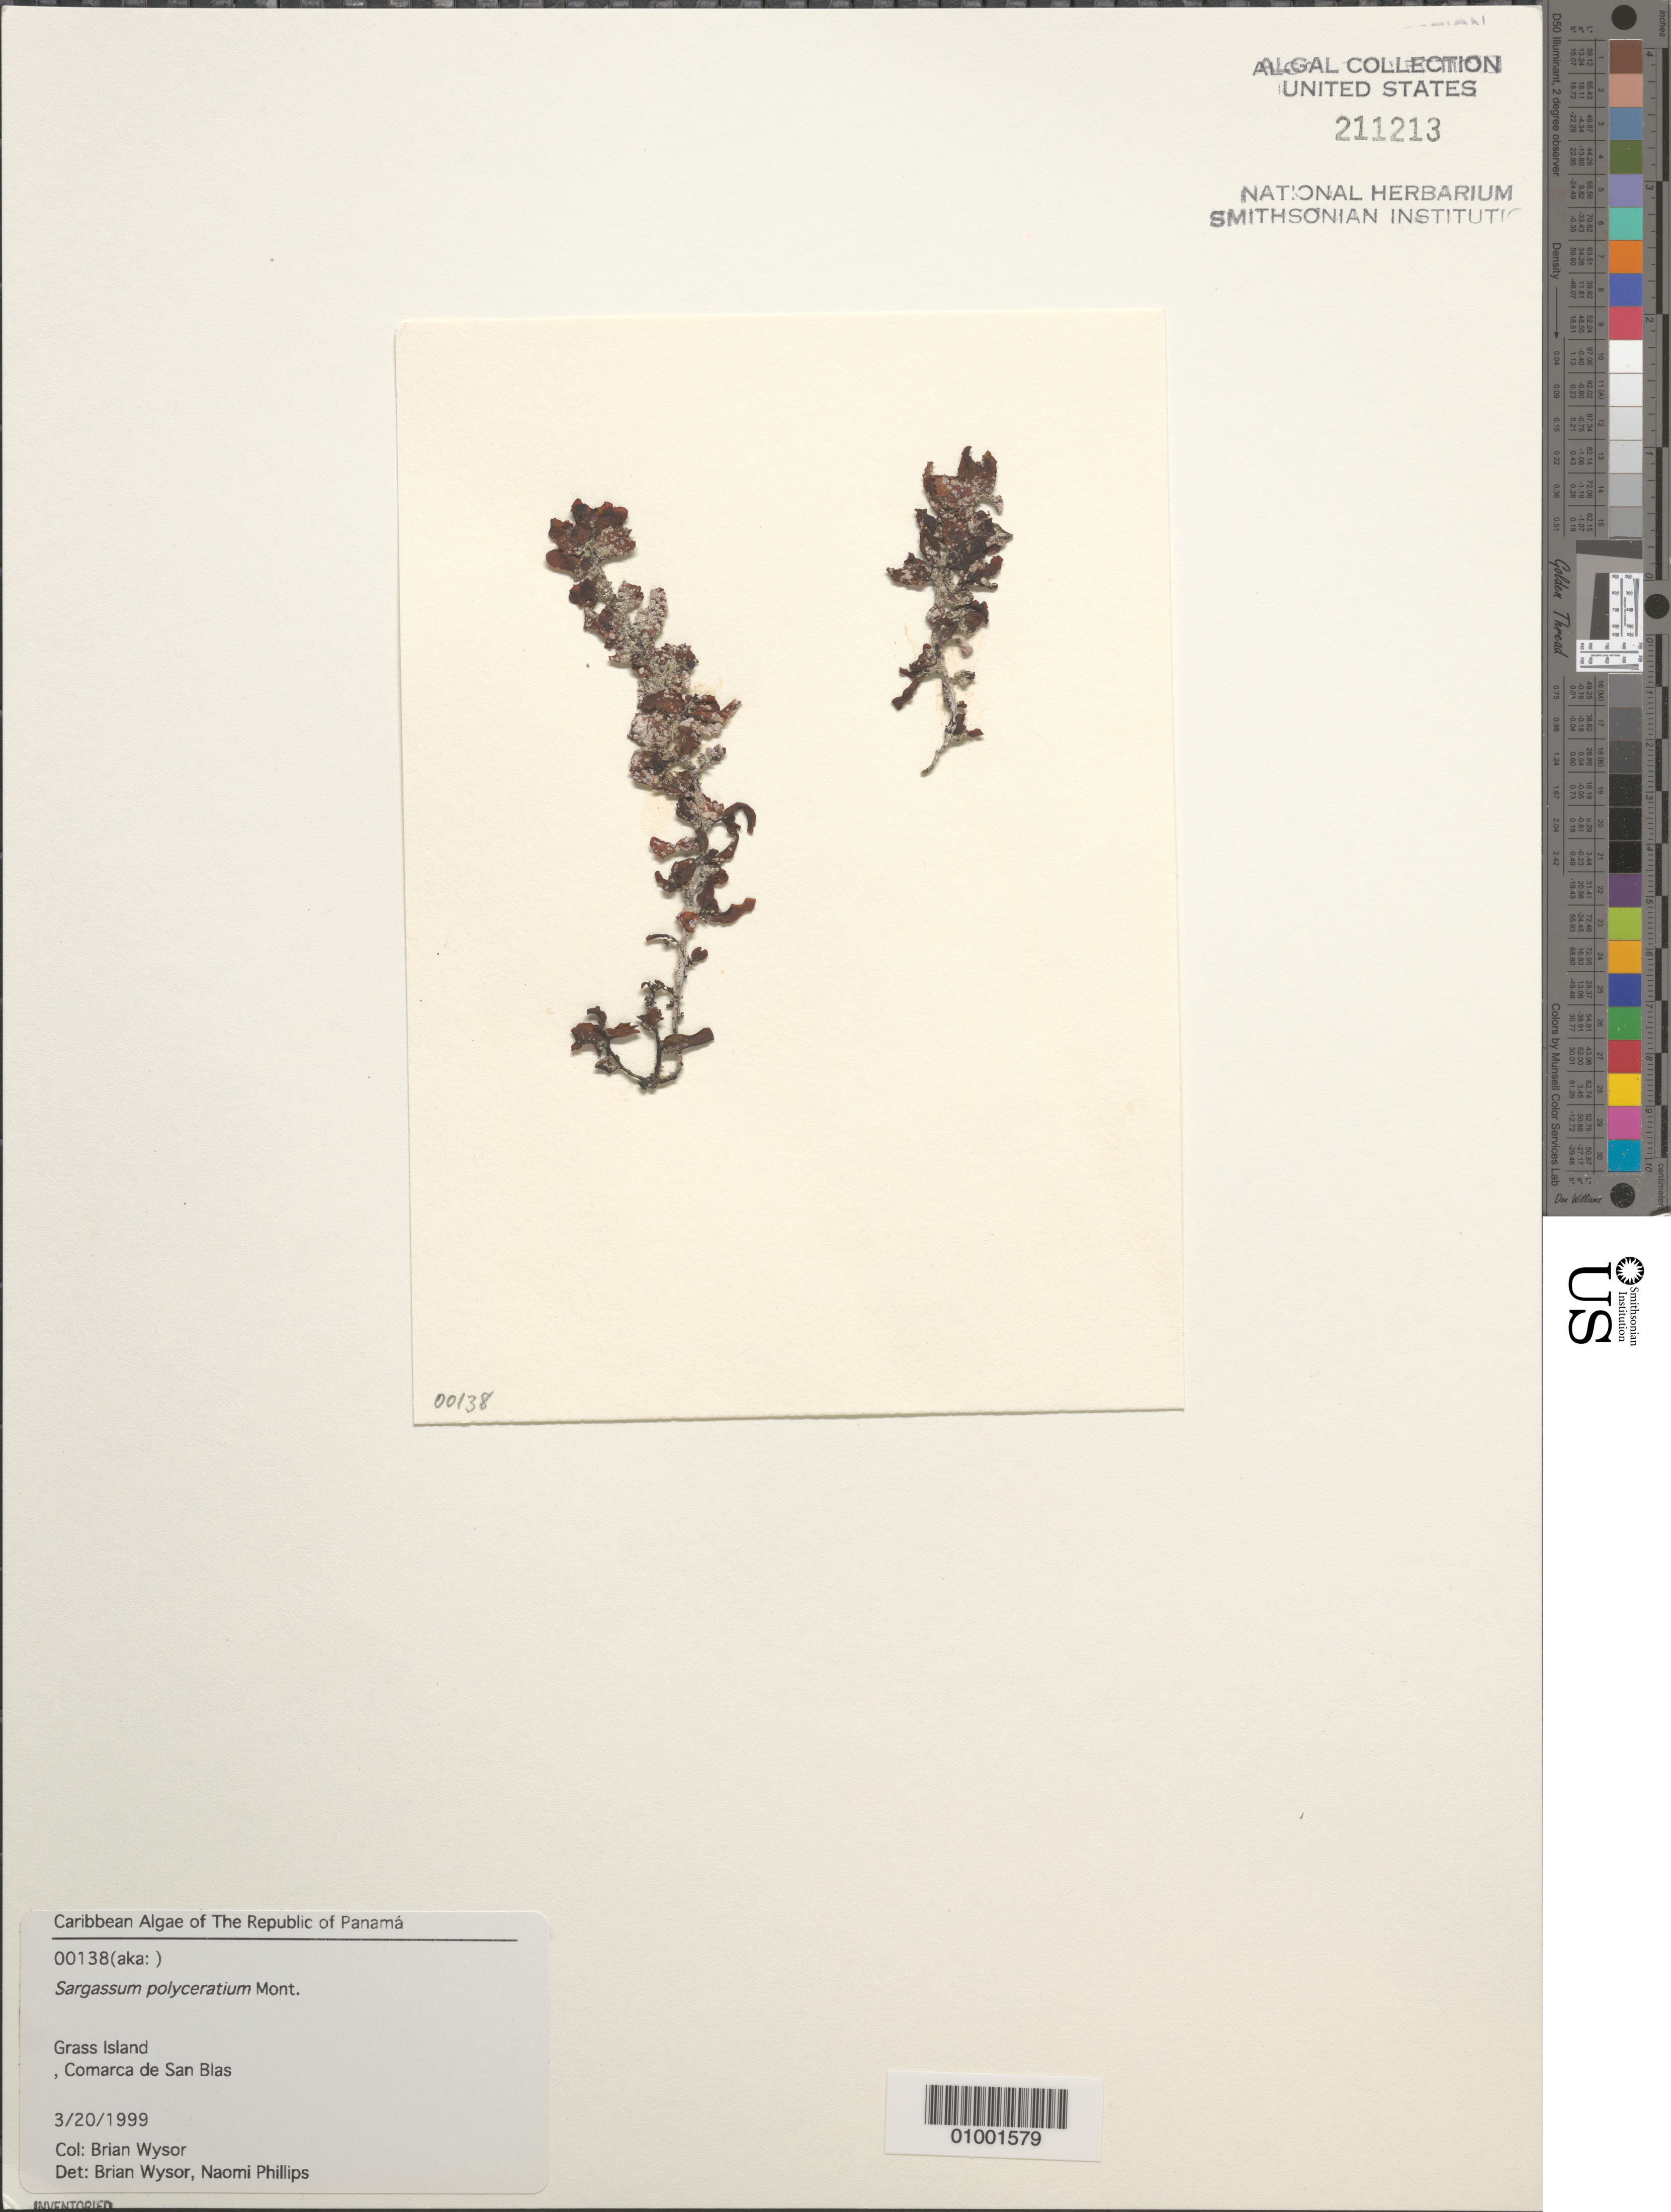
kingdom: Chromista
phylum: Ochrophyta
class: Phaeophyceae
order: Fucales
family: Sargassaceae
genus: Sargassum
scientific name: Sargassum polyceratium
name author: Mont.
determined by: Wysor, B.; Phillips, N.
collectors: B. Wysor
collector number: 00138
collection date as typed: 20 Mar 1999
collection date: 1999-03-20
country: Panama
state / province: Kuna Yala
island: Grass Island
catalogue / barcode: US 211213